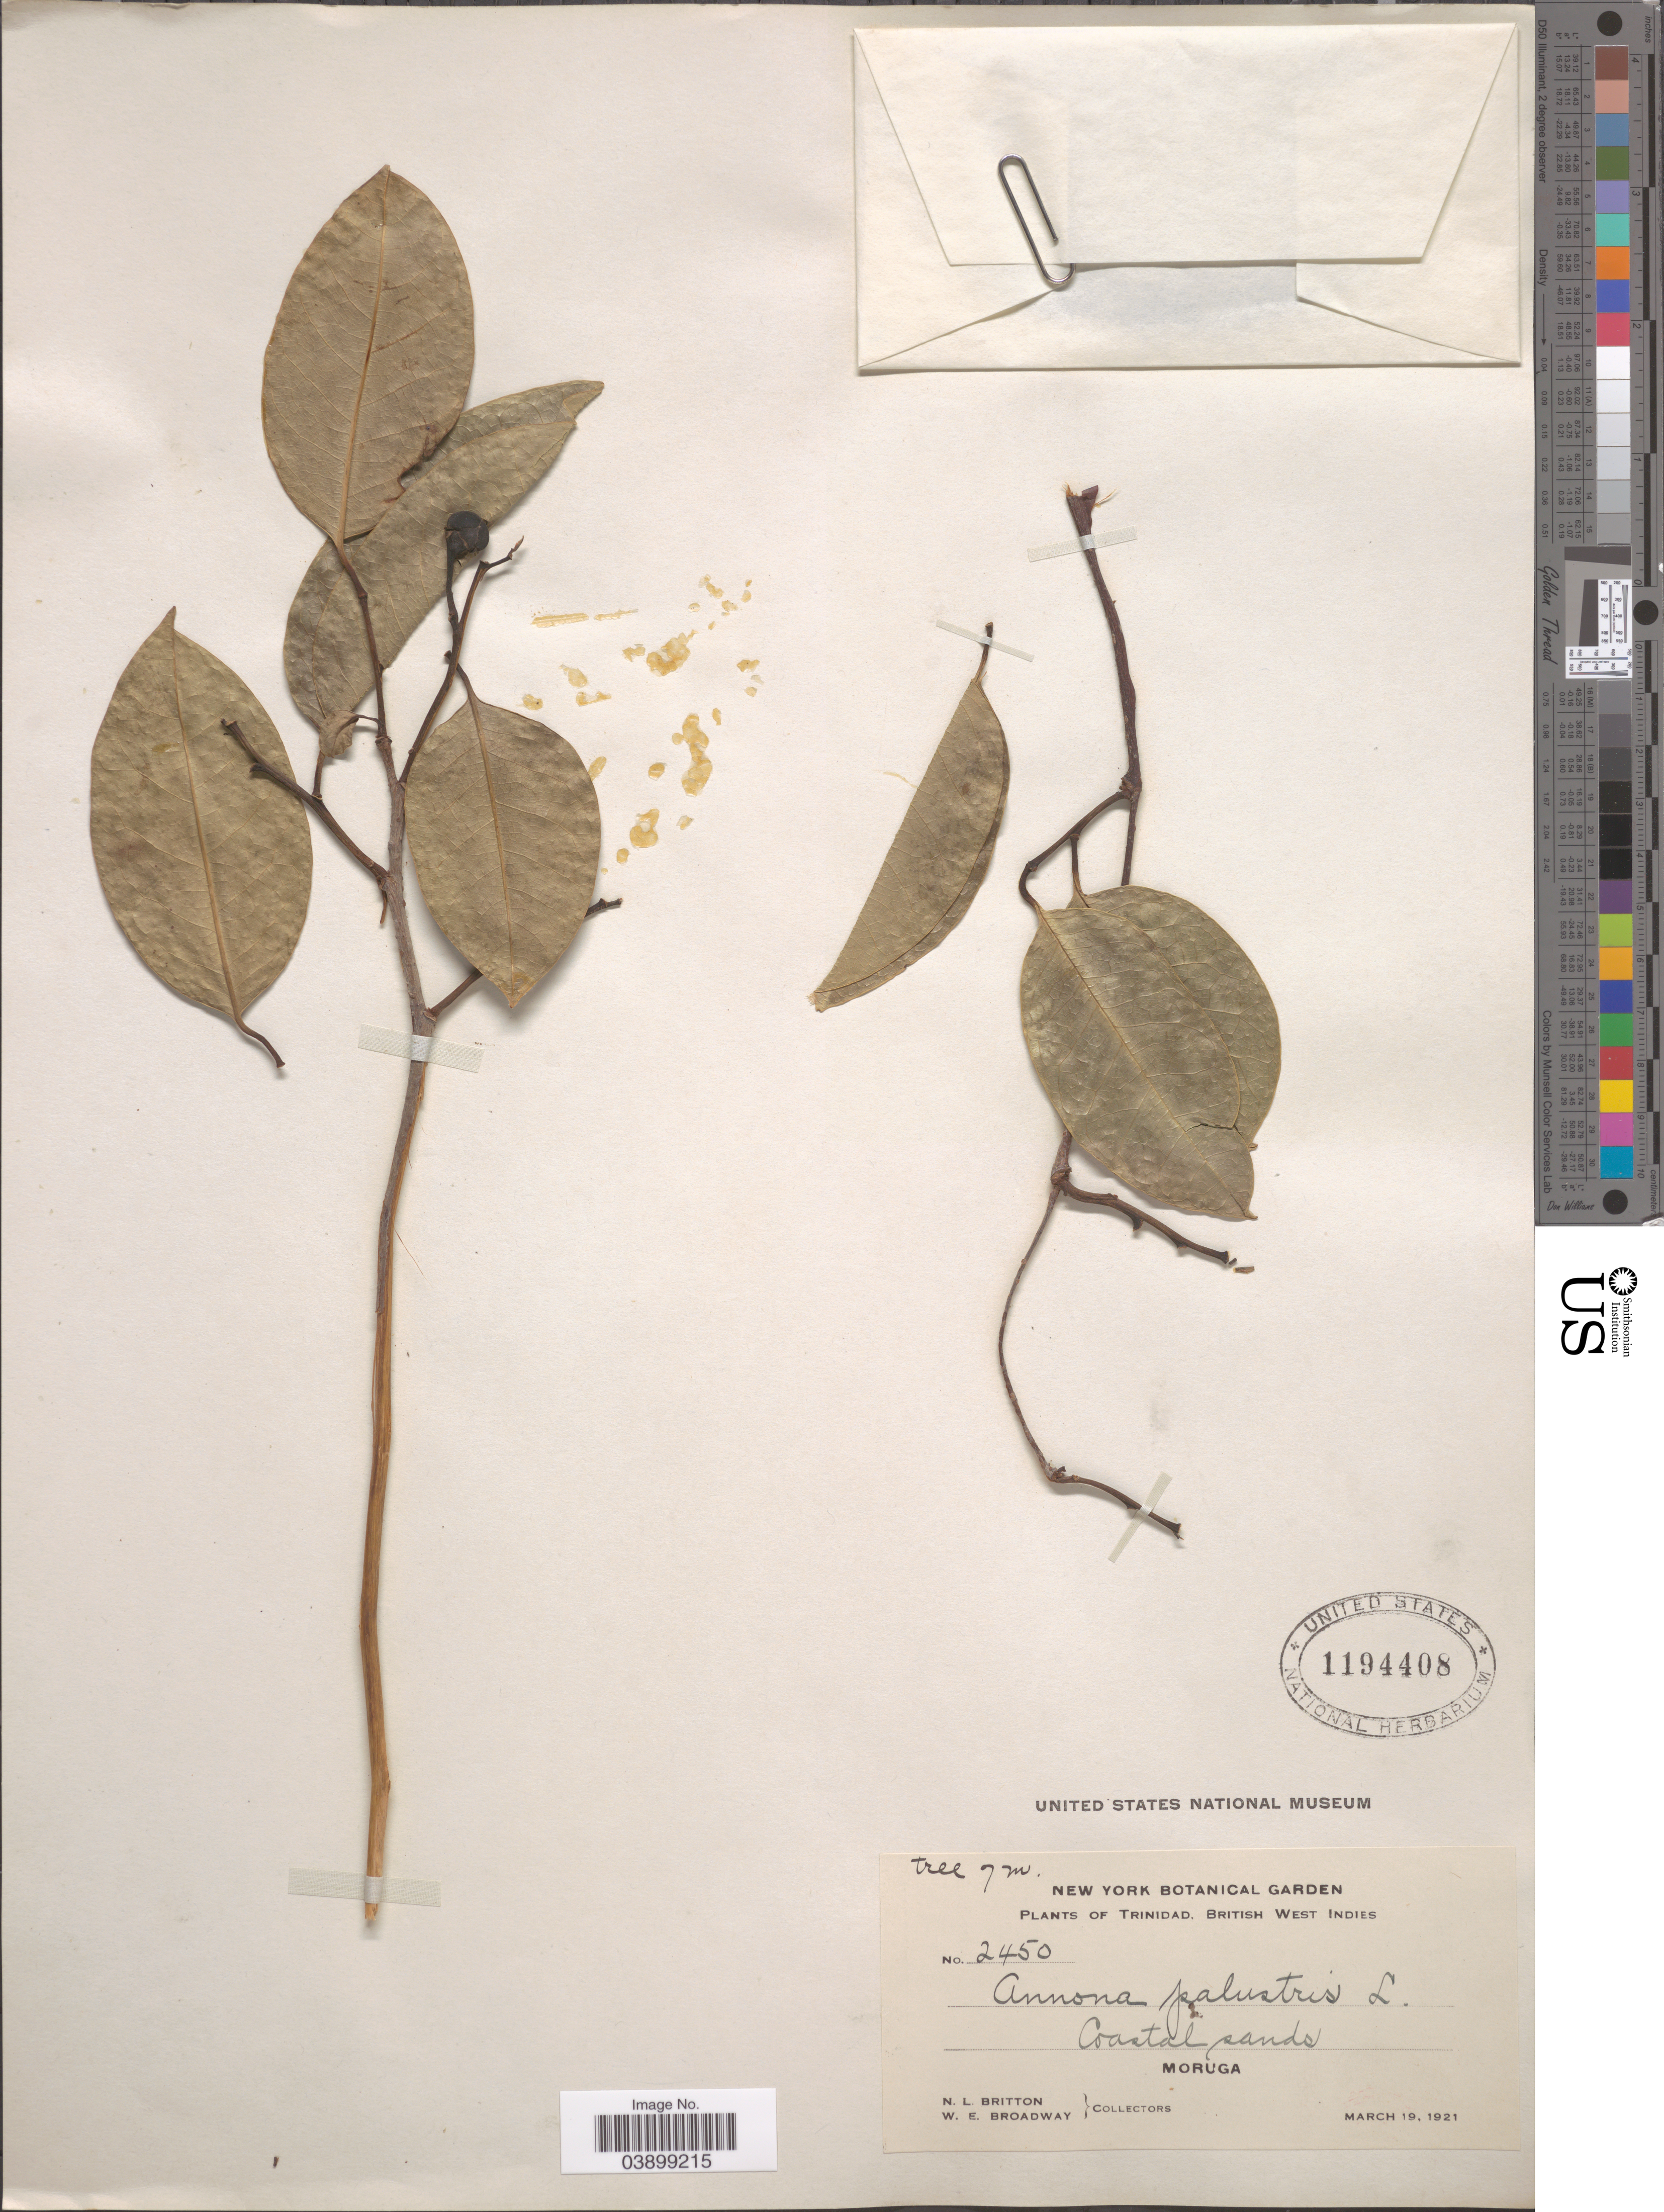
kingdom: Plantae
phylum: Tracheophyta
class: Magnoliopsida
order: Magnoliales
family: Annonaceae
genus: Annona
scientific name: Annona palustris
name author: L.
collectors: N. Britton & W. E. Broadway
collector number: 2450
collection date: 1921-03-19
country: Trinidad and Tobago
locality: Trinidad, British West Indies. Moruga.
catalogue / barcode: US 1194408